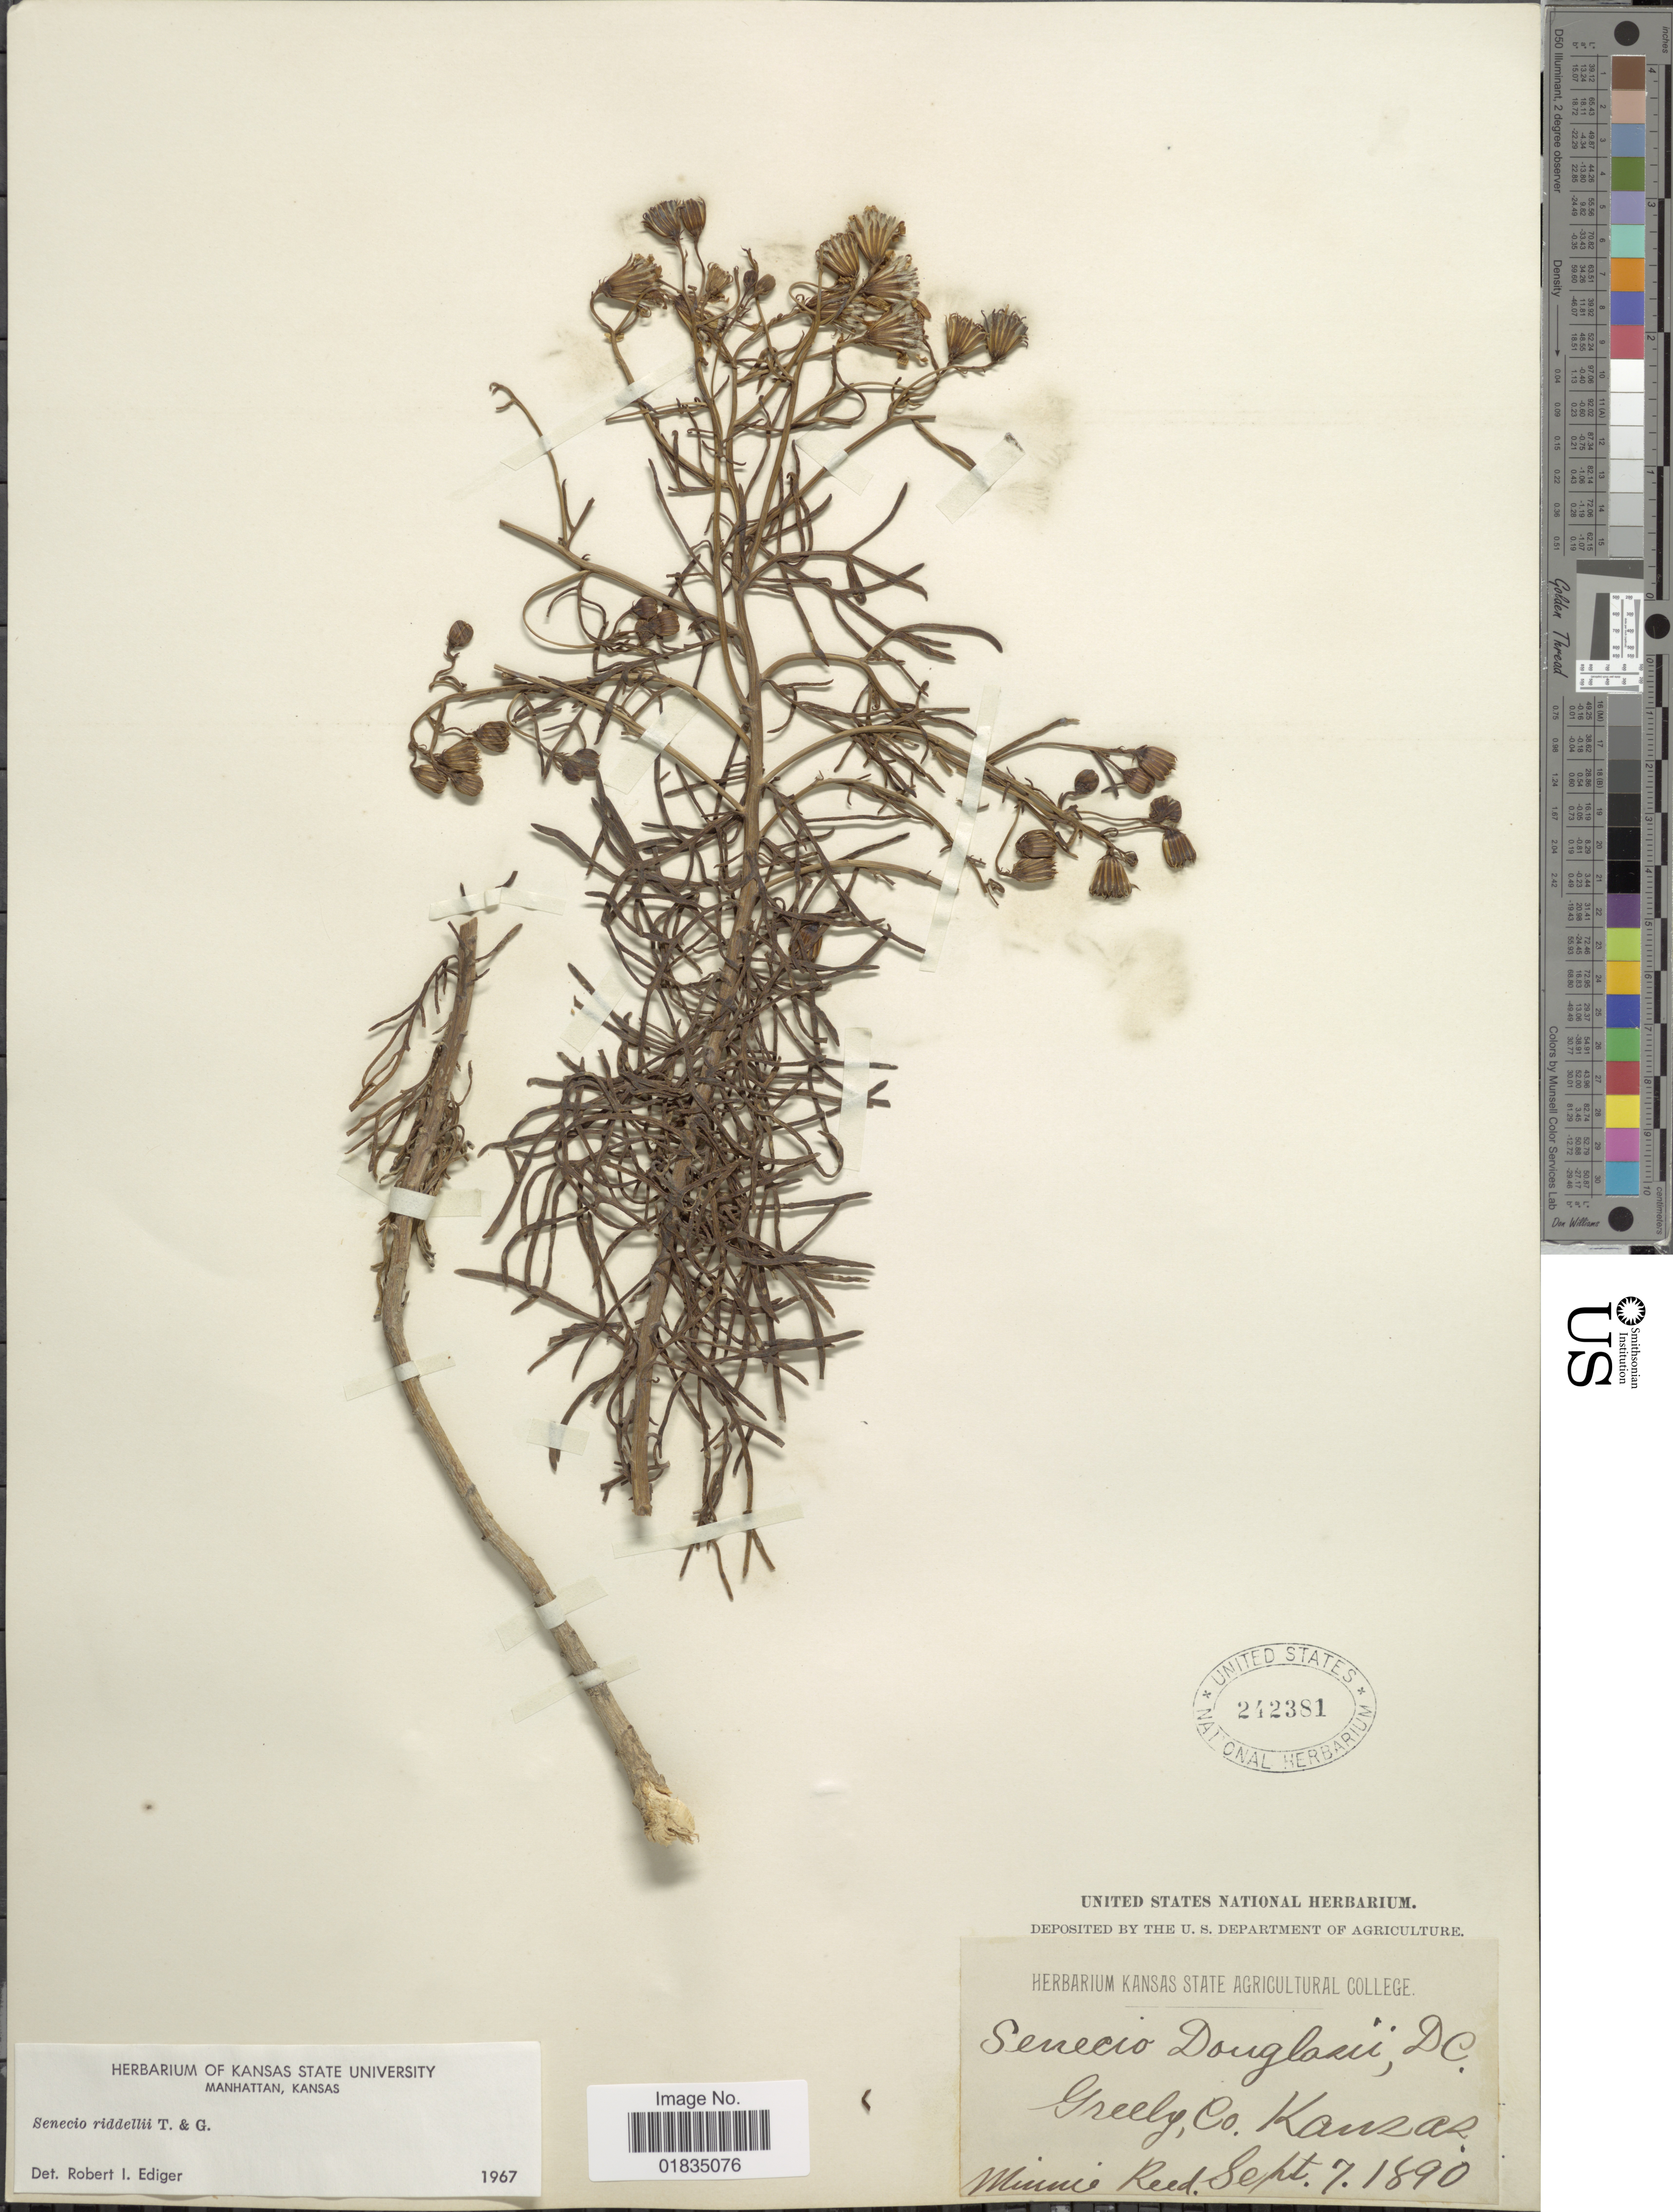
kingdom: Plantae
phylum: Tracheophyta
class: Magnoliopsida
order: Asterales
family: Asteraceae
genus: Senecio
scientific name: Senecio riddellii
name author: Torr. & A. Gray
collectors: M. Reed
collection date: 1890-09-07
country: United States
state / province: Kansas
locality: Greely Co.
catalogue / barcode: US 242381